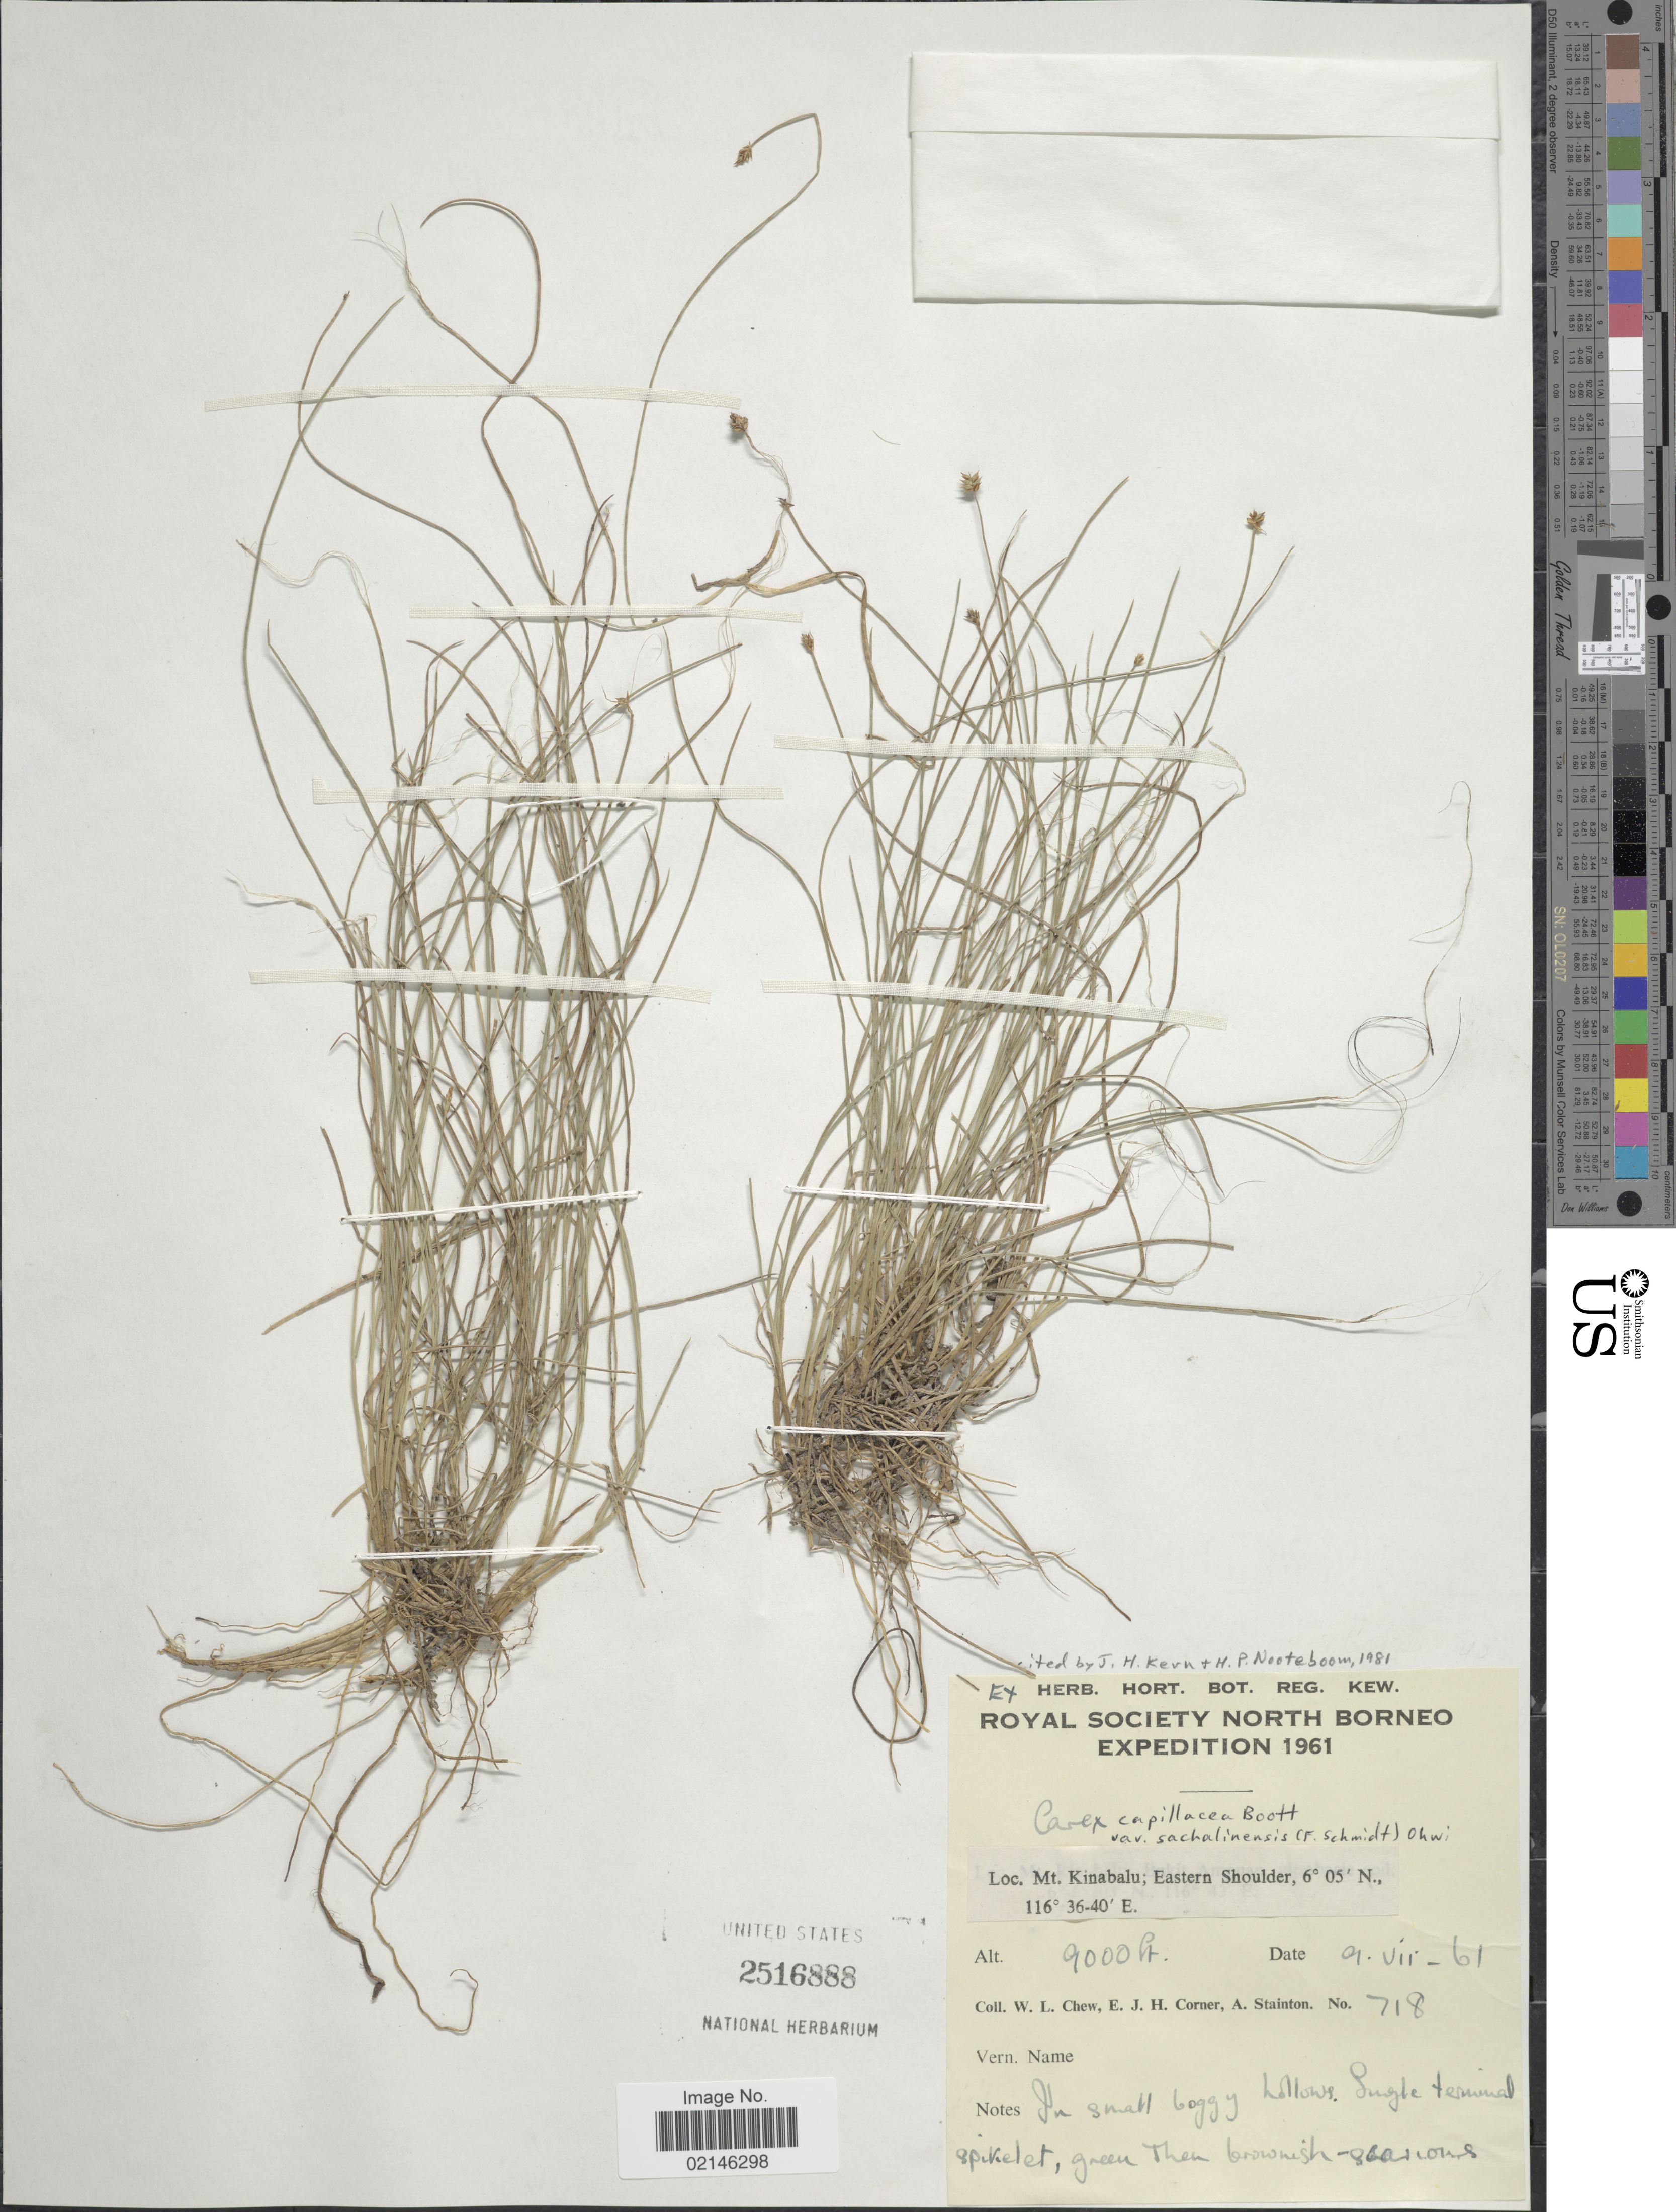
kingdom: Plantae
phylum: Tracheophyta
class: Liliopsida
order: Poales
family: Cyperaceae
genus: Carex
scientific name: Carex capillacea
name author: Boott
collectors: W. Chew, E. Corner & A. Stainton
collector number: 718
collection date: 1961-07-09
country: Malaysia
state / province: Sabah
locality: North Borneo. Mt. Kinabalu, Eastern Shoulder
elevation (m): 2743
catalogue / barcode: US 2516888